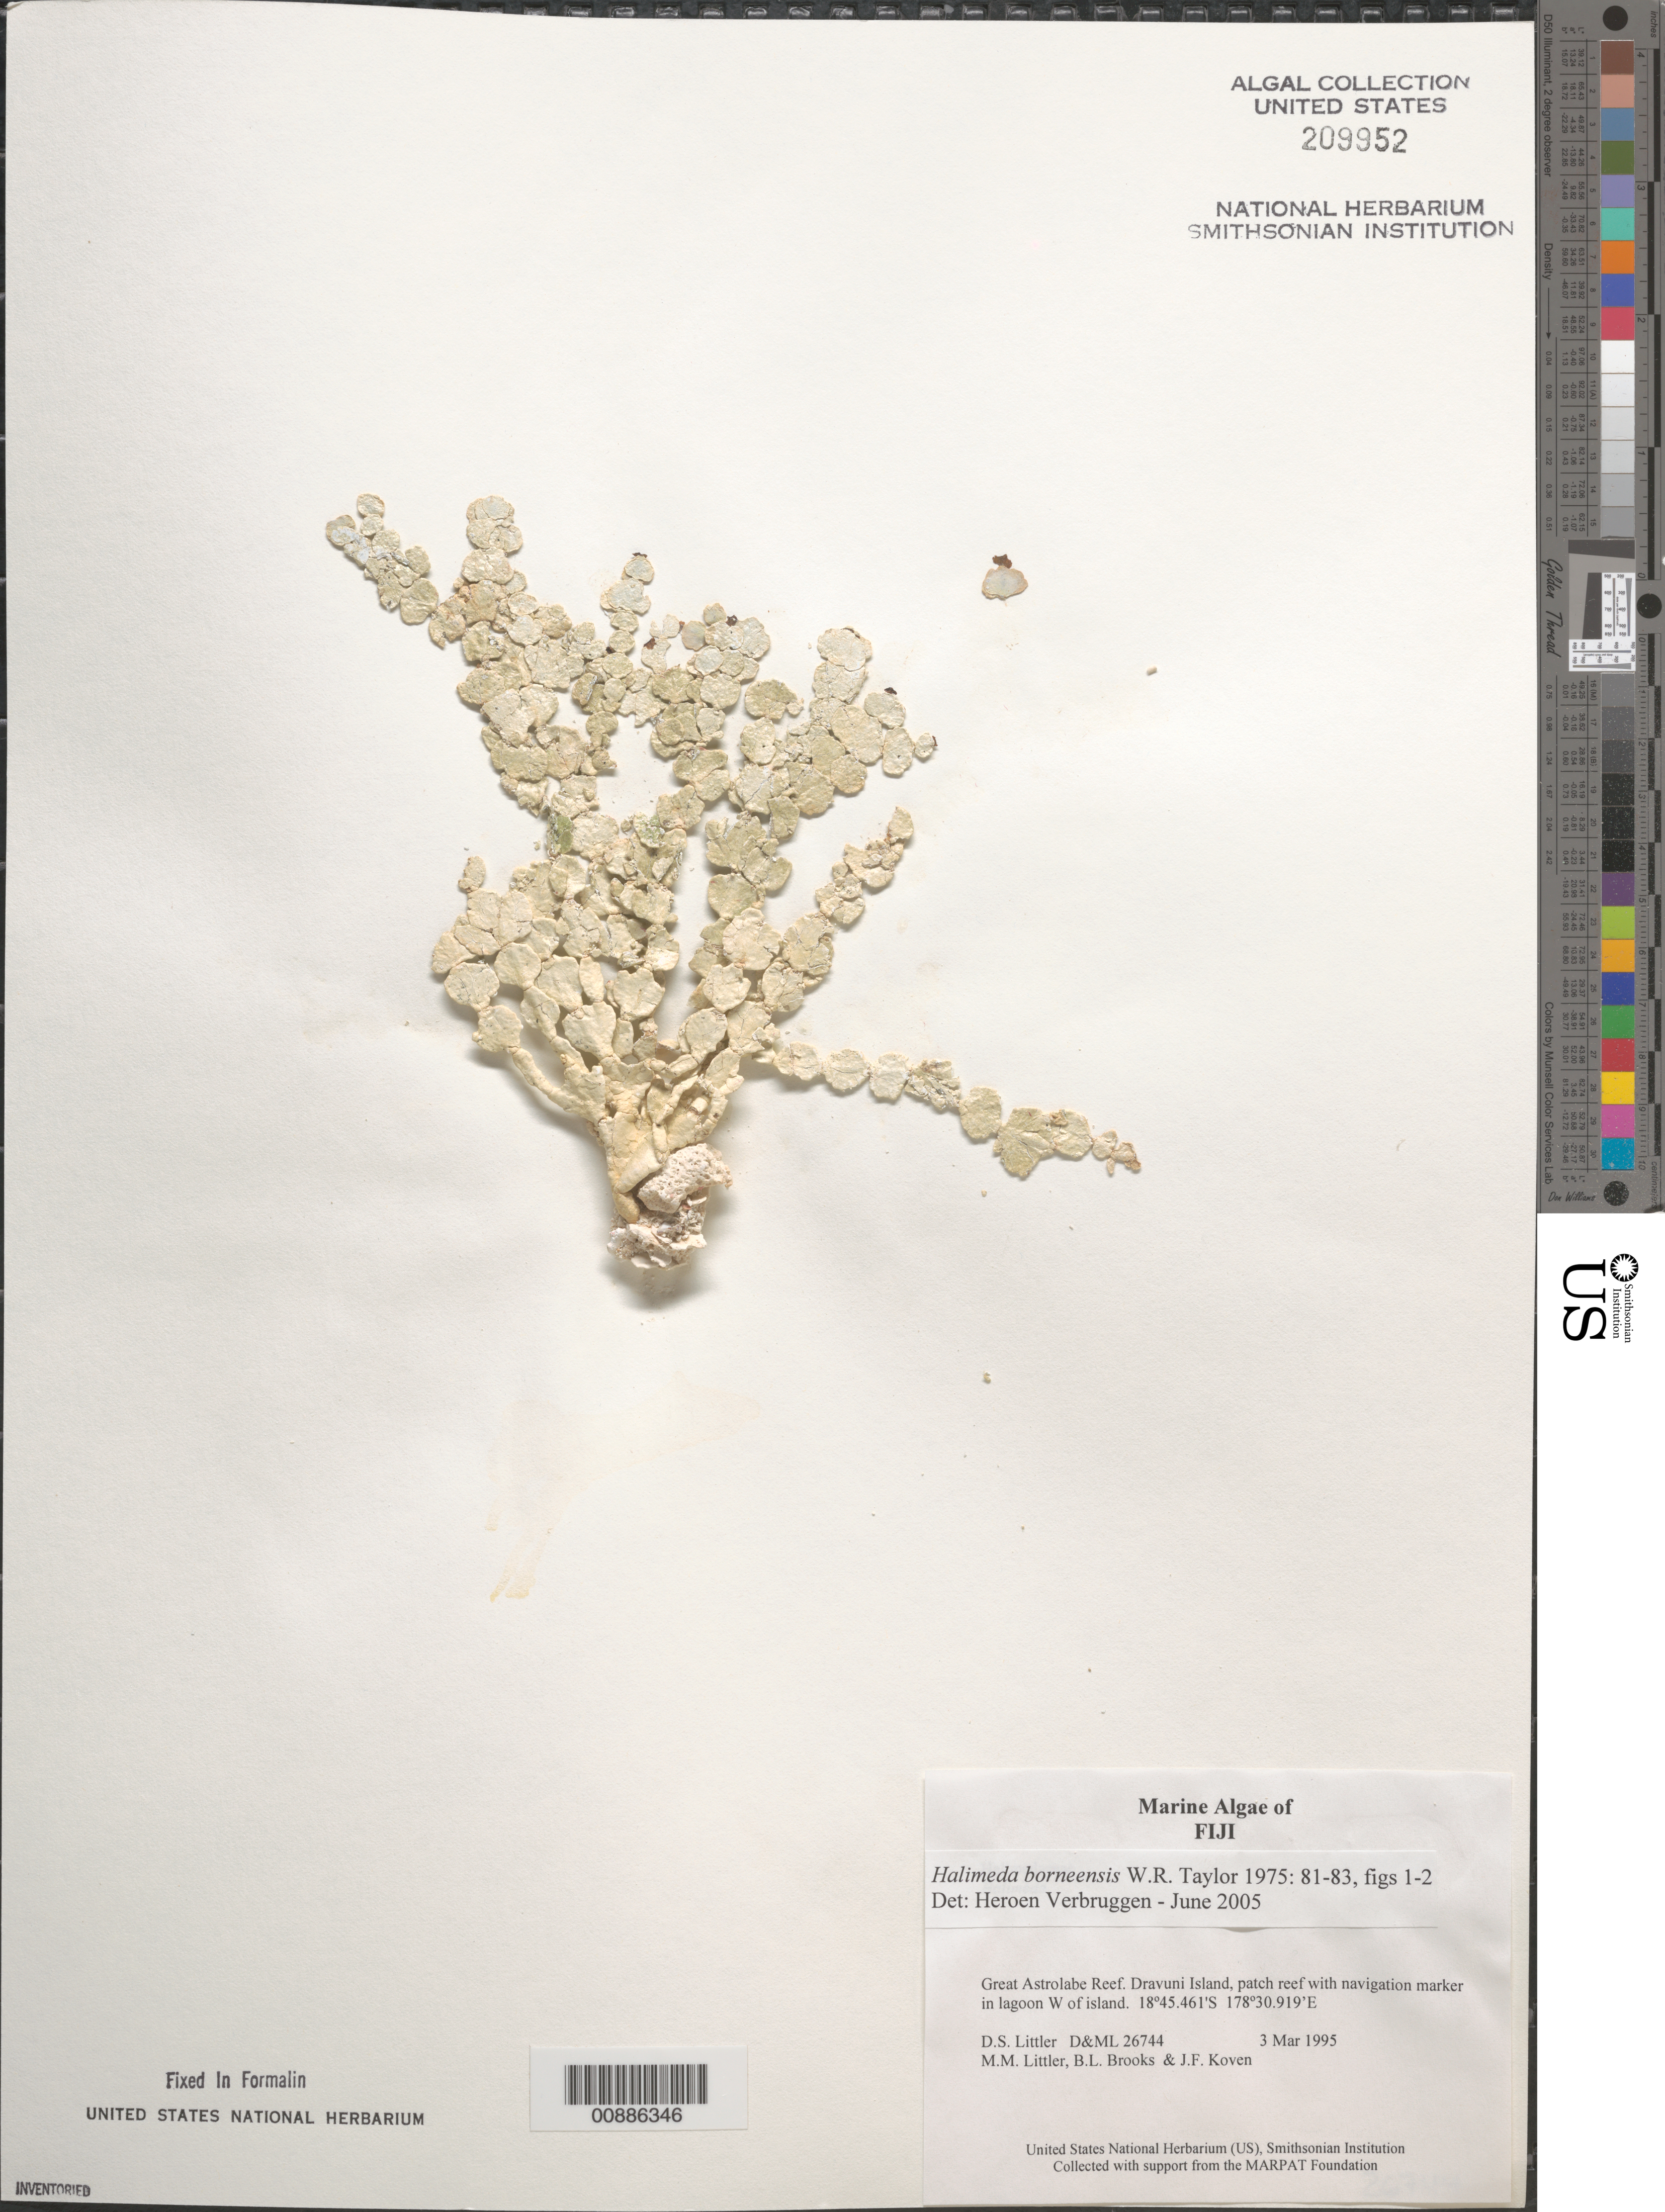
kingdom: Plantae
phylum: Chlorophyta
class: Ulvophyceae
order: Bryopsidales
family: Halimedaceae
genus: Halimeda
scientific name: Halimeda borneensis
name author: W.R. Taylor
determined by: Verbruggen, H.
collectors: D. S. Littler, M. M. Littler, B. Brooks & J. Koven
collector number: D&ML 26744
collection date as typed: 03 Mar 1995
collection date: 1995-03-03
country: Fiji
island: Dravuni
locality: Great Astrolabe Reef, patch reef with navigation marker in lagoon west of island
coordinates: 18 45.461'S, 178 30.919'E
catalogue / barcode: US 209952